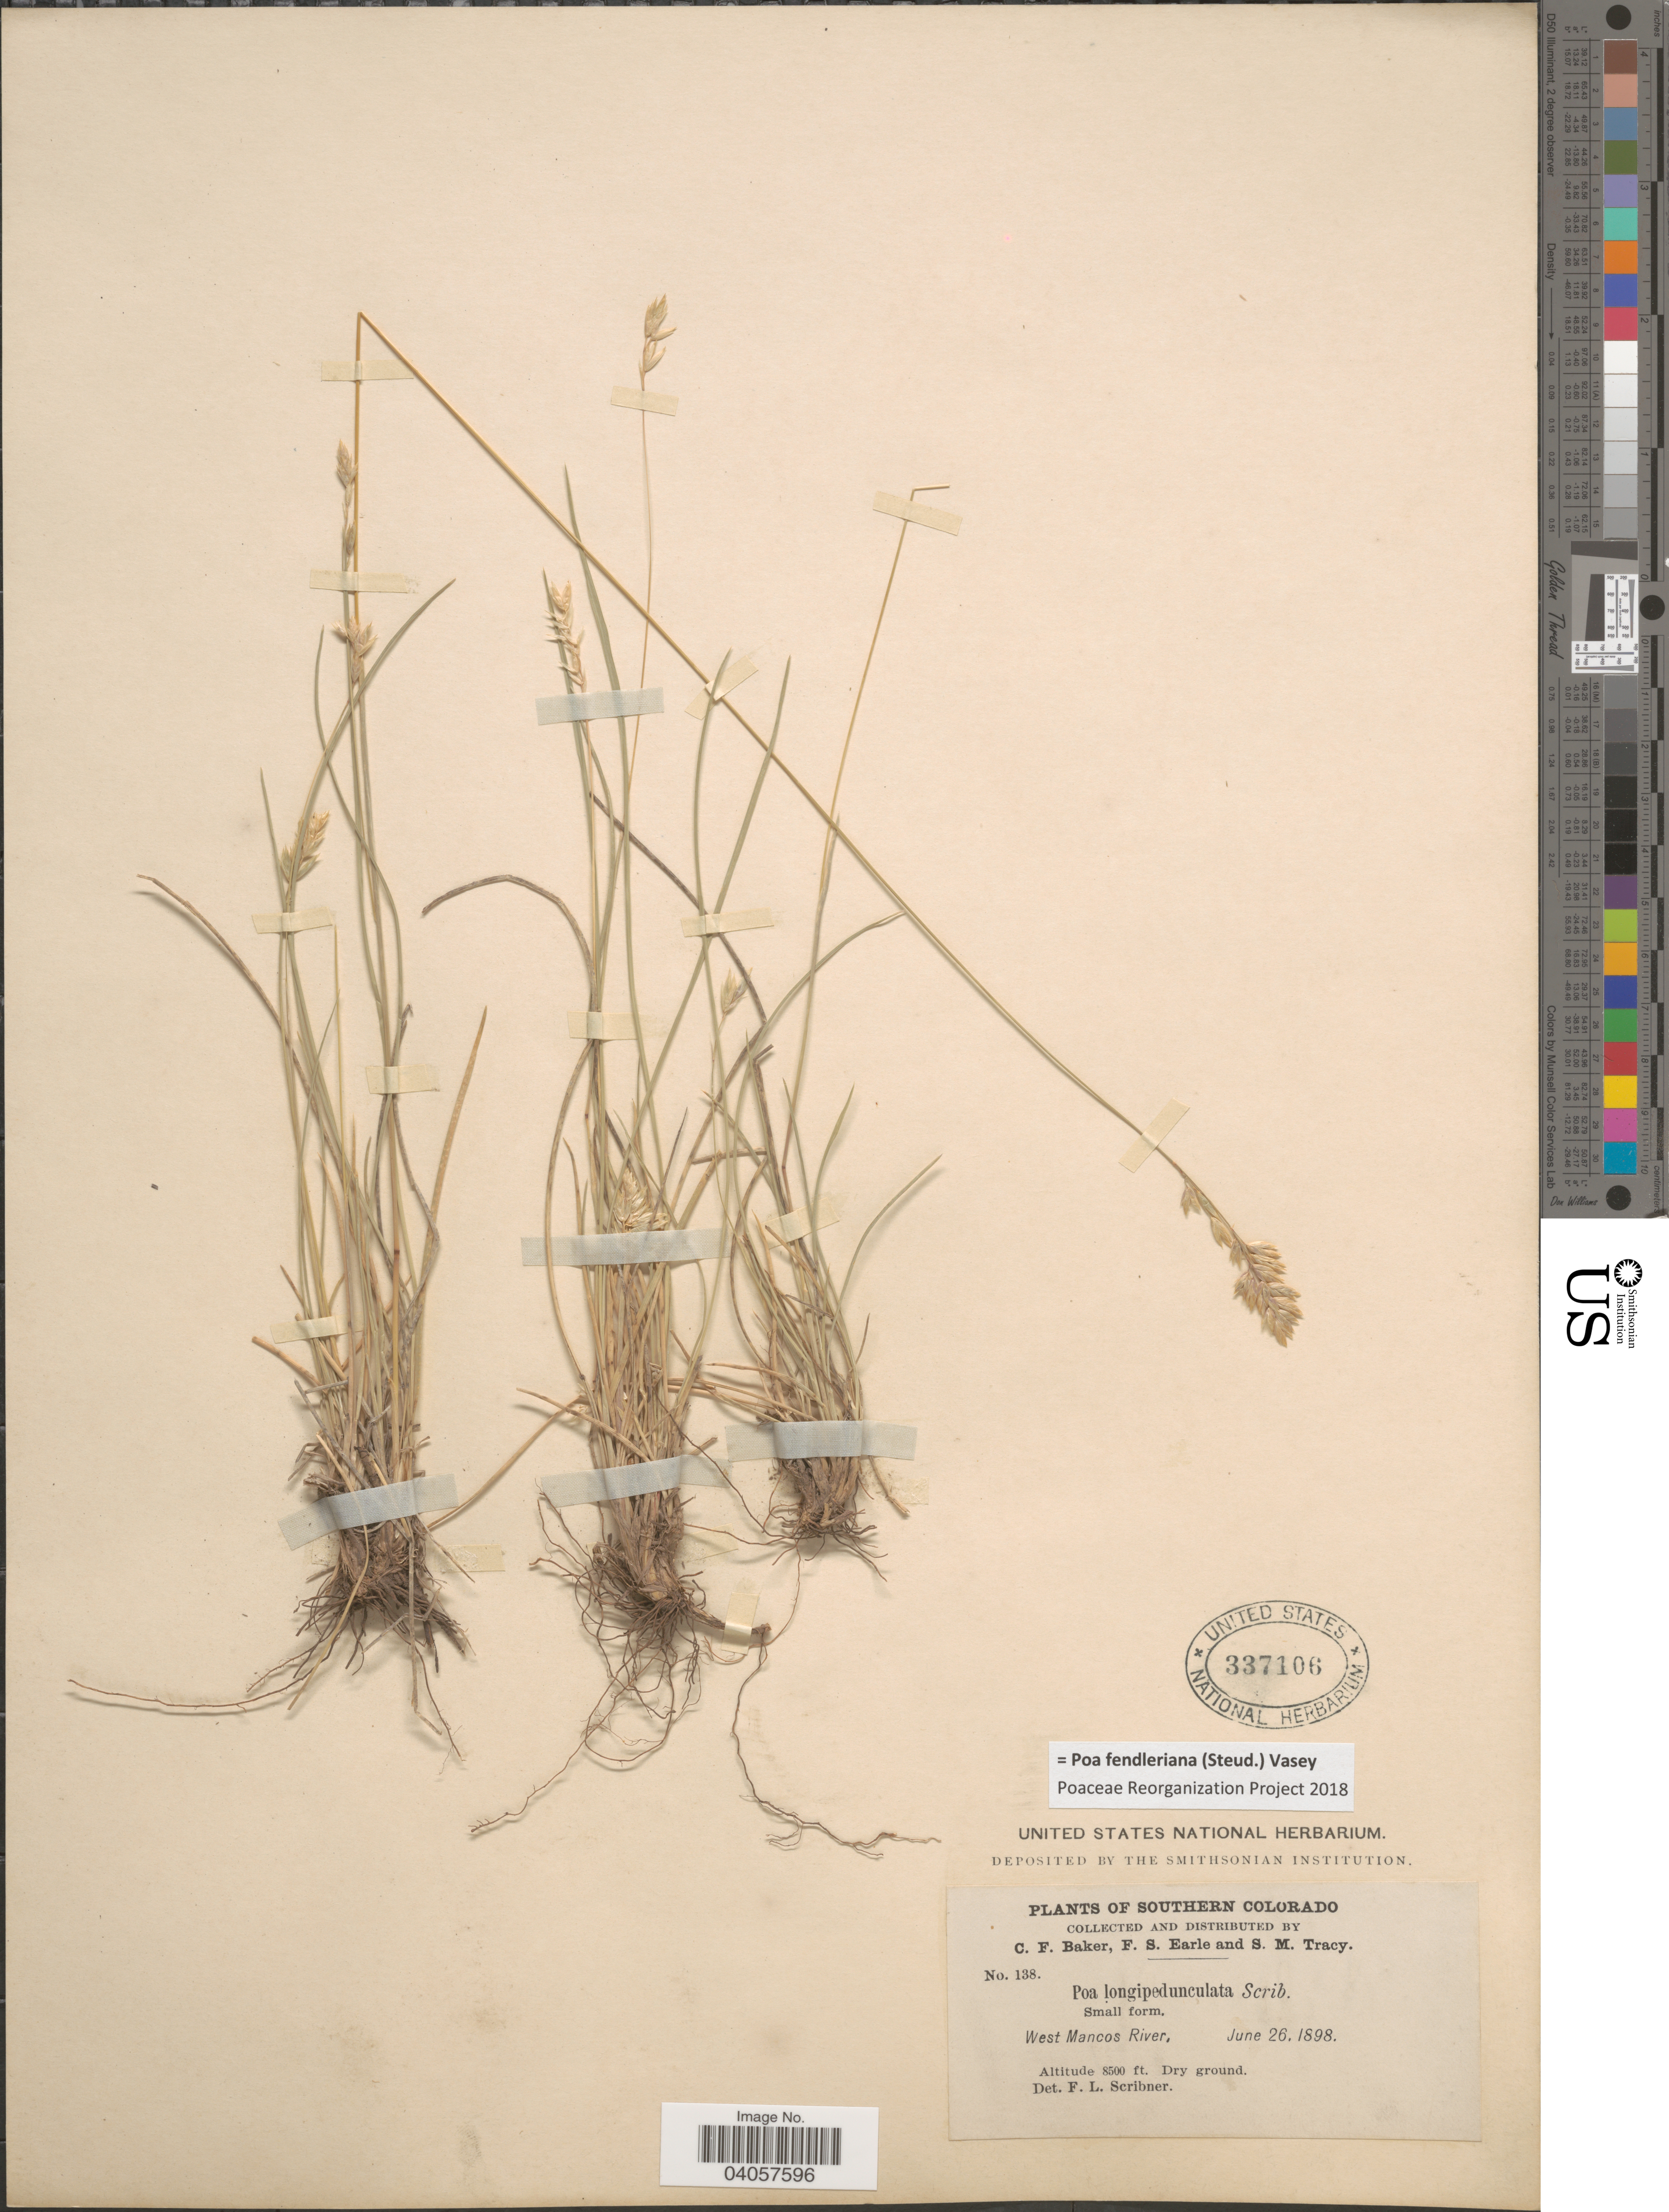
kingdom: Plantae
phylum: Tracheophyta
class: Liliopsida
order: Poales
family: Poaceae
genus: Poa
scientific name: Poa fendleriana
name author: (Steud.) Vasey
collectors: C. F. Baker, F. S. Earle & S. M. Tracy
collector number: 138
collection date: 1898-06-26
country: United States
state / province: Colorado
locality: Southern Colorado. West Mancos River.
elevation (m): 2591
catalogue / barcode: US 337106